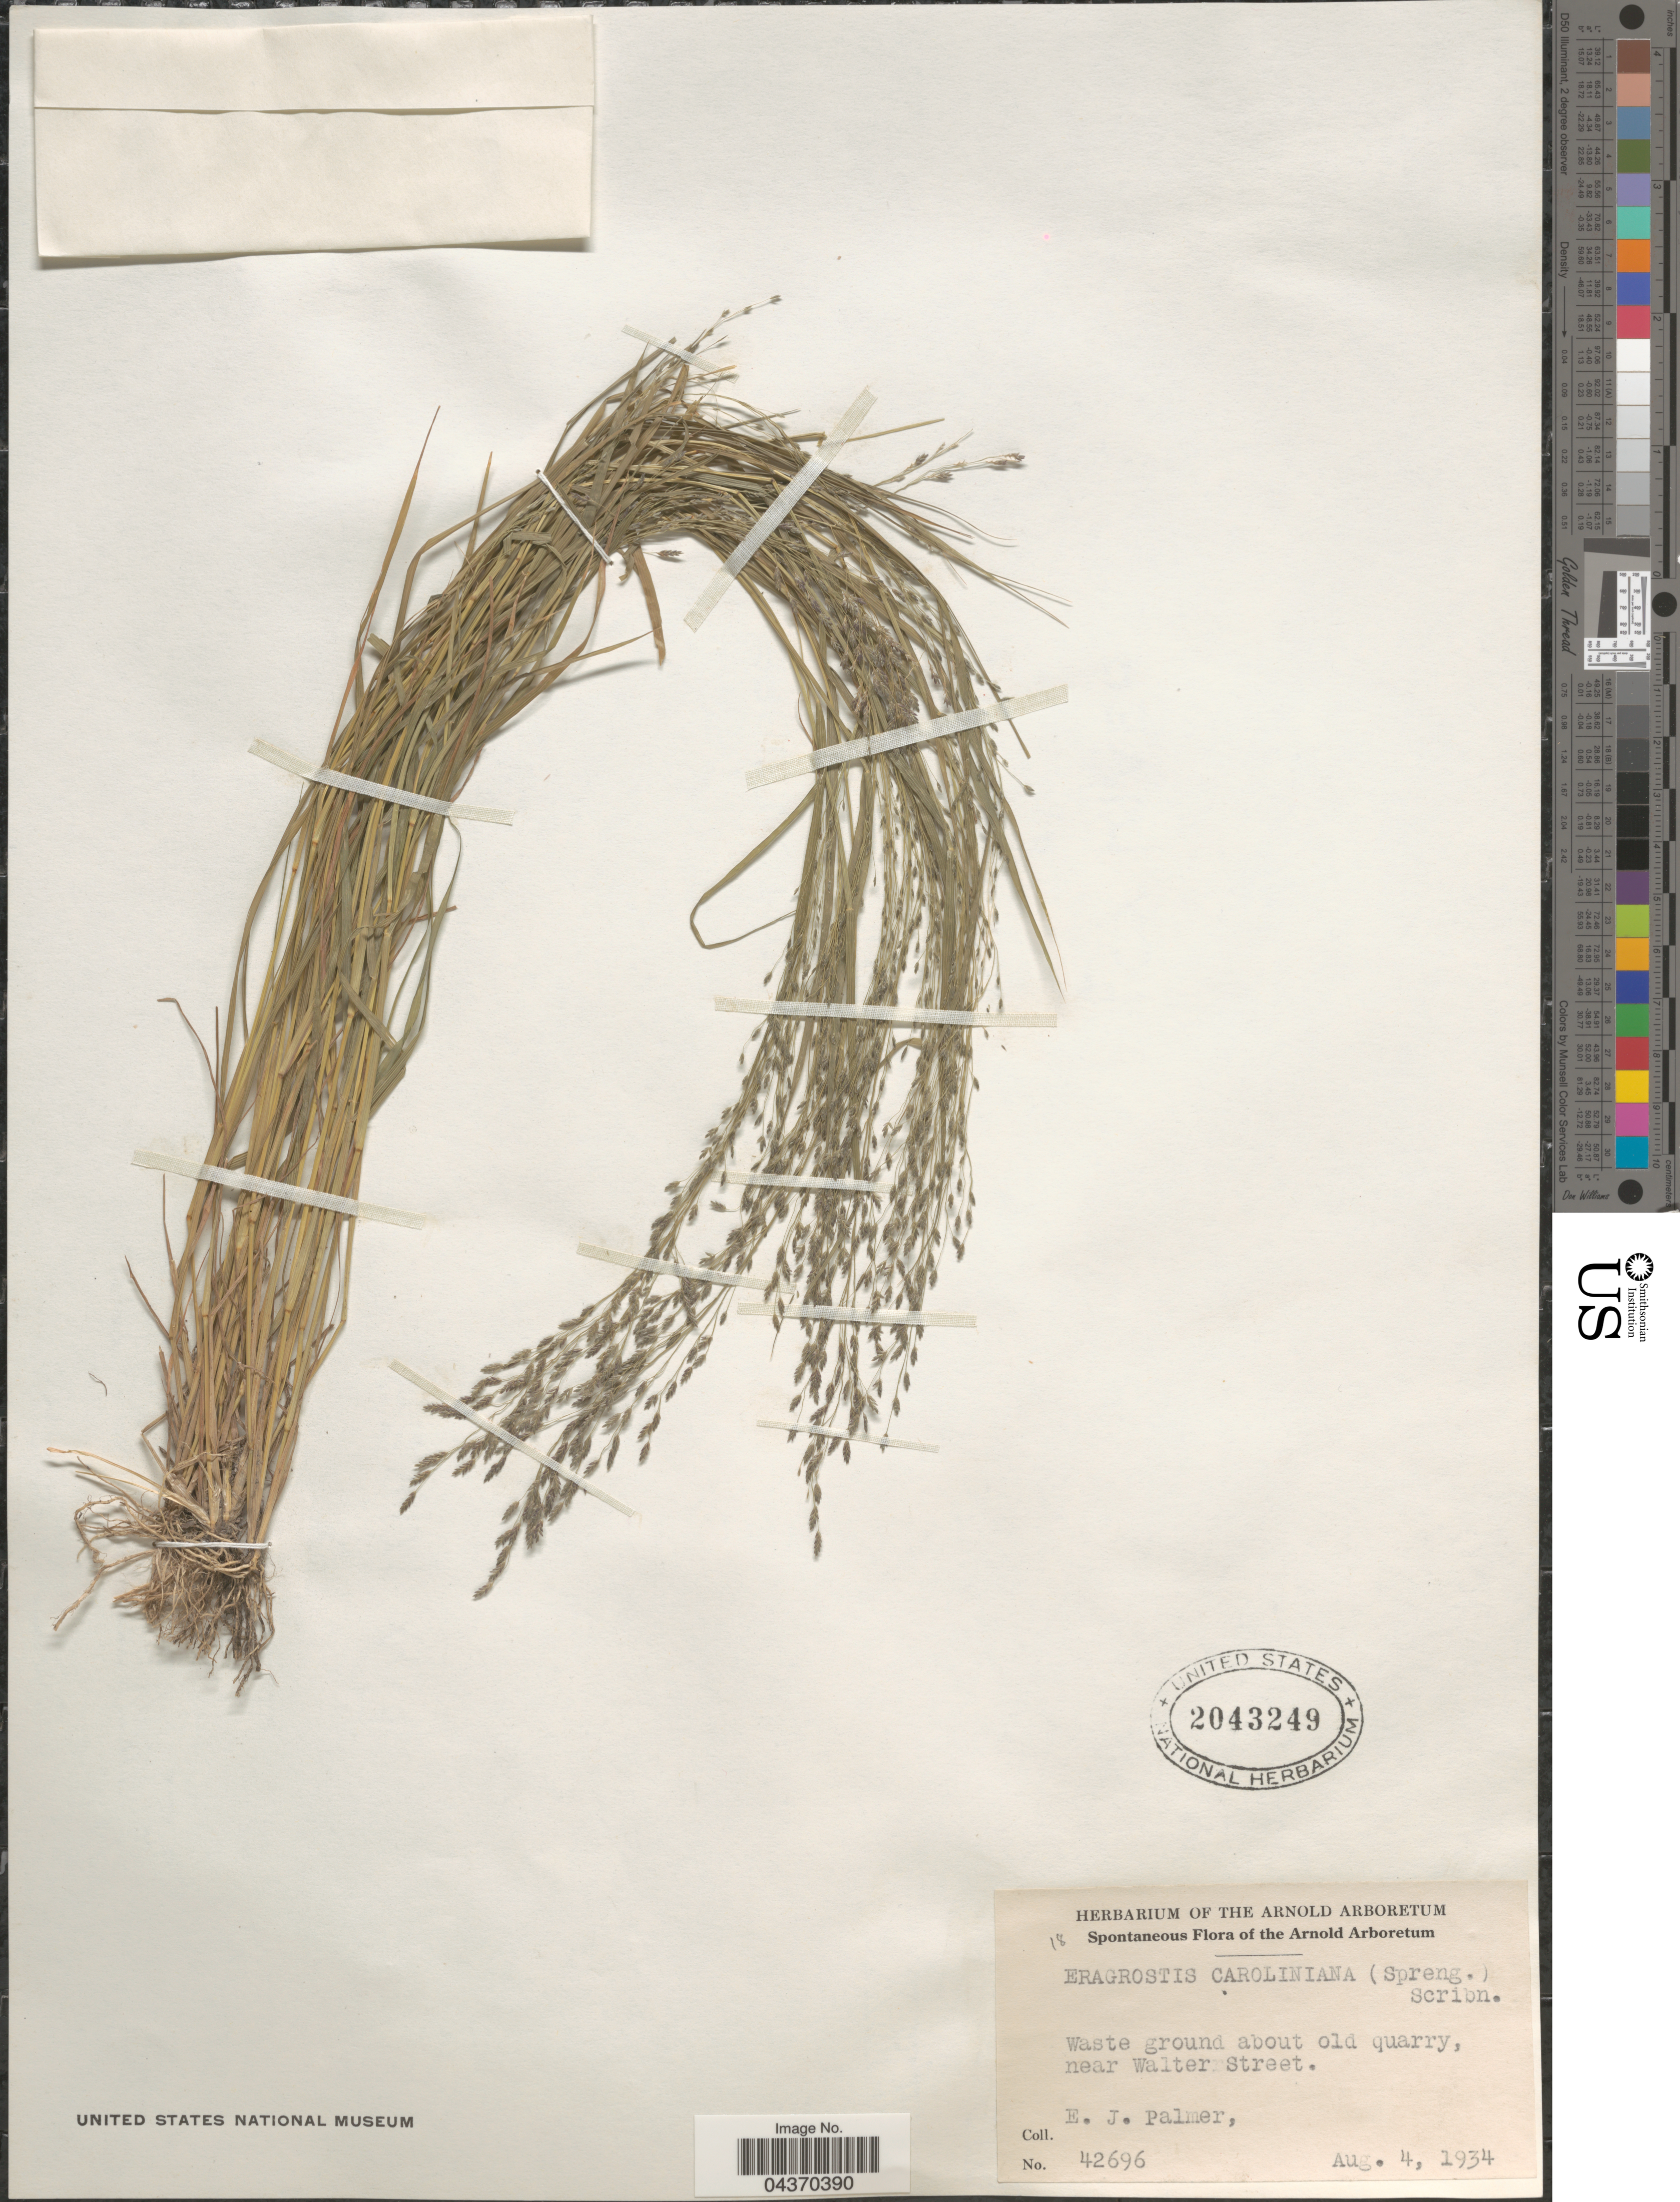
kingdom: Plantae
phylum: Tracheophyta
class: Liliopsida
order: Poales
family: Poaceae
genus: Eragrostis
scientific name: Eragrostis pectinacea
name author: (Michx.) Nees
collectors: E. J. Palmer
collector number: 42696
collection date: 1934-08-04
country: United States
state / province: Massachusetts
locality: The Arnold Arboretum. Near Walter Street.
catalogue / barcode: US 2043249